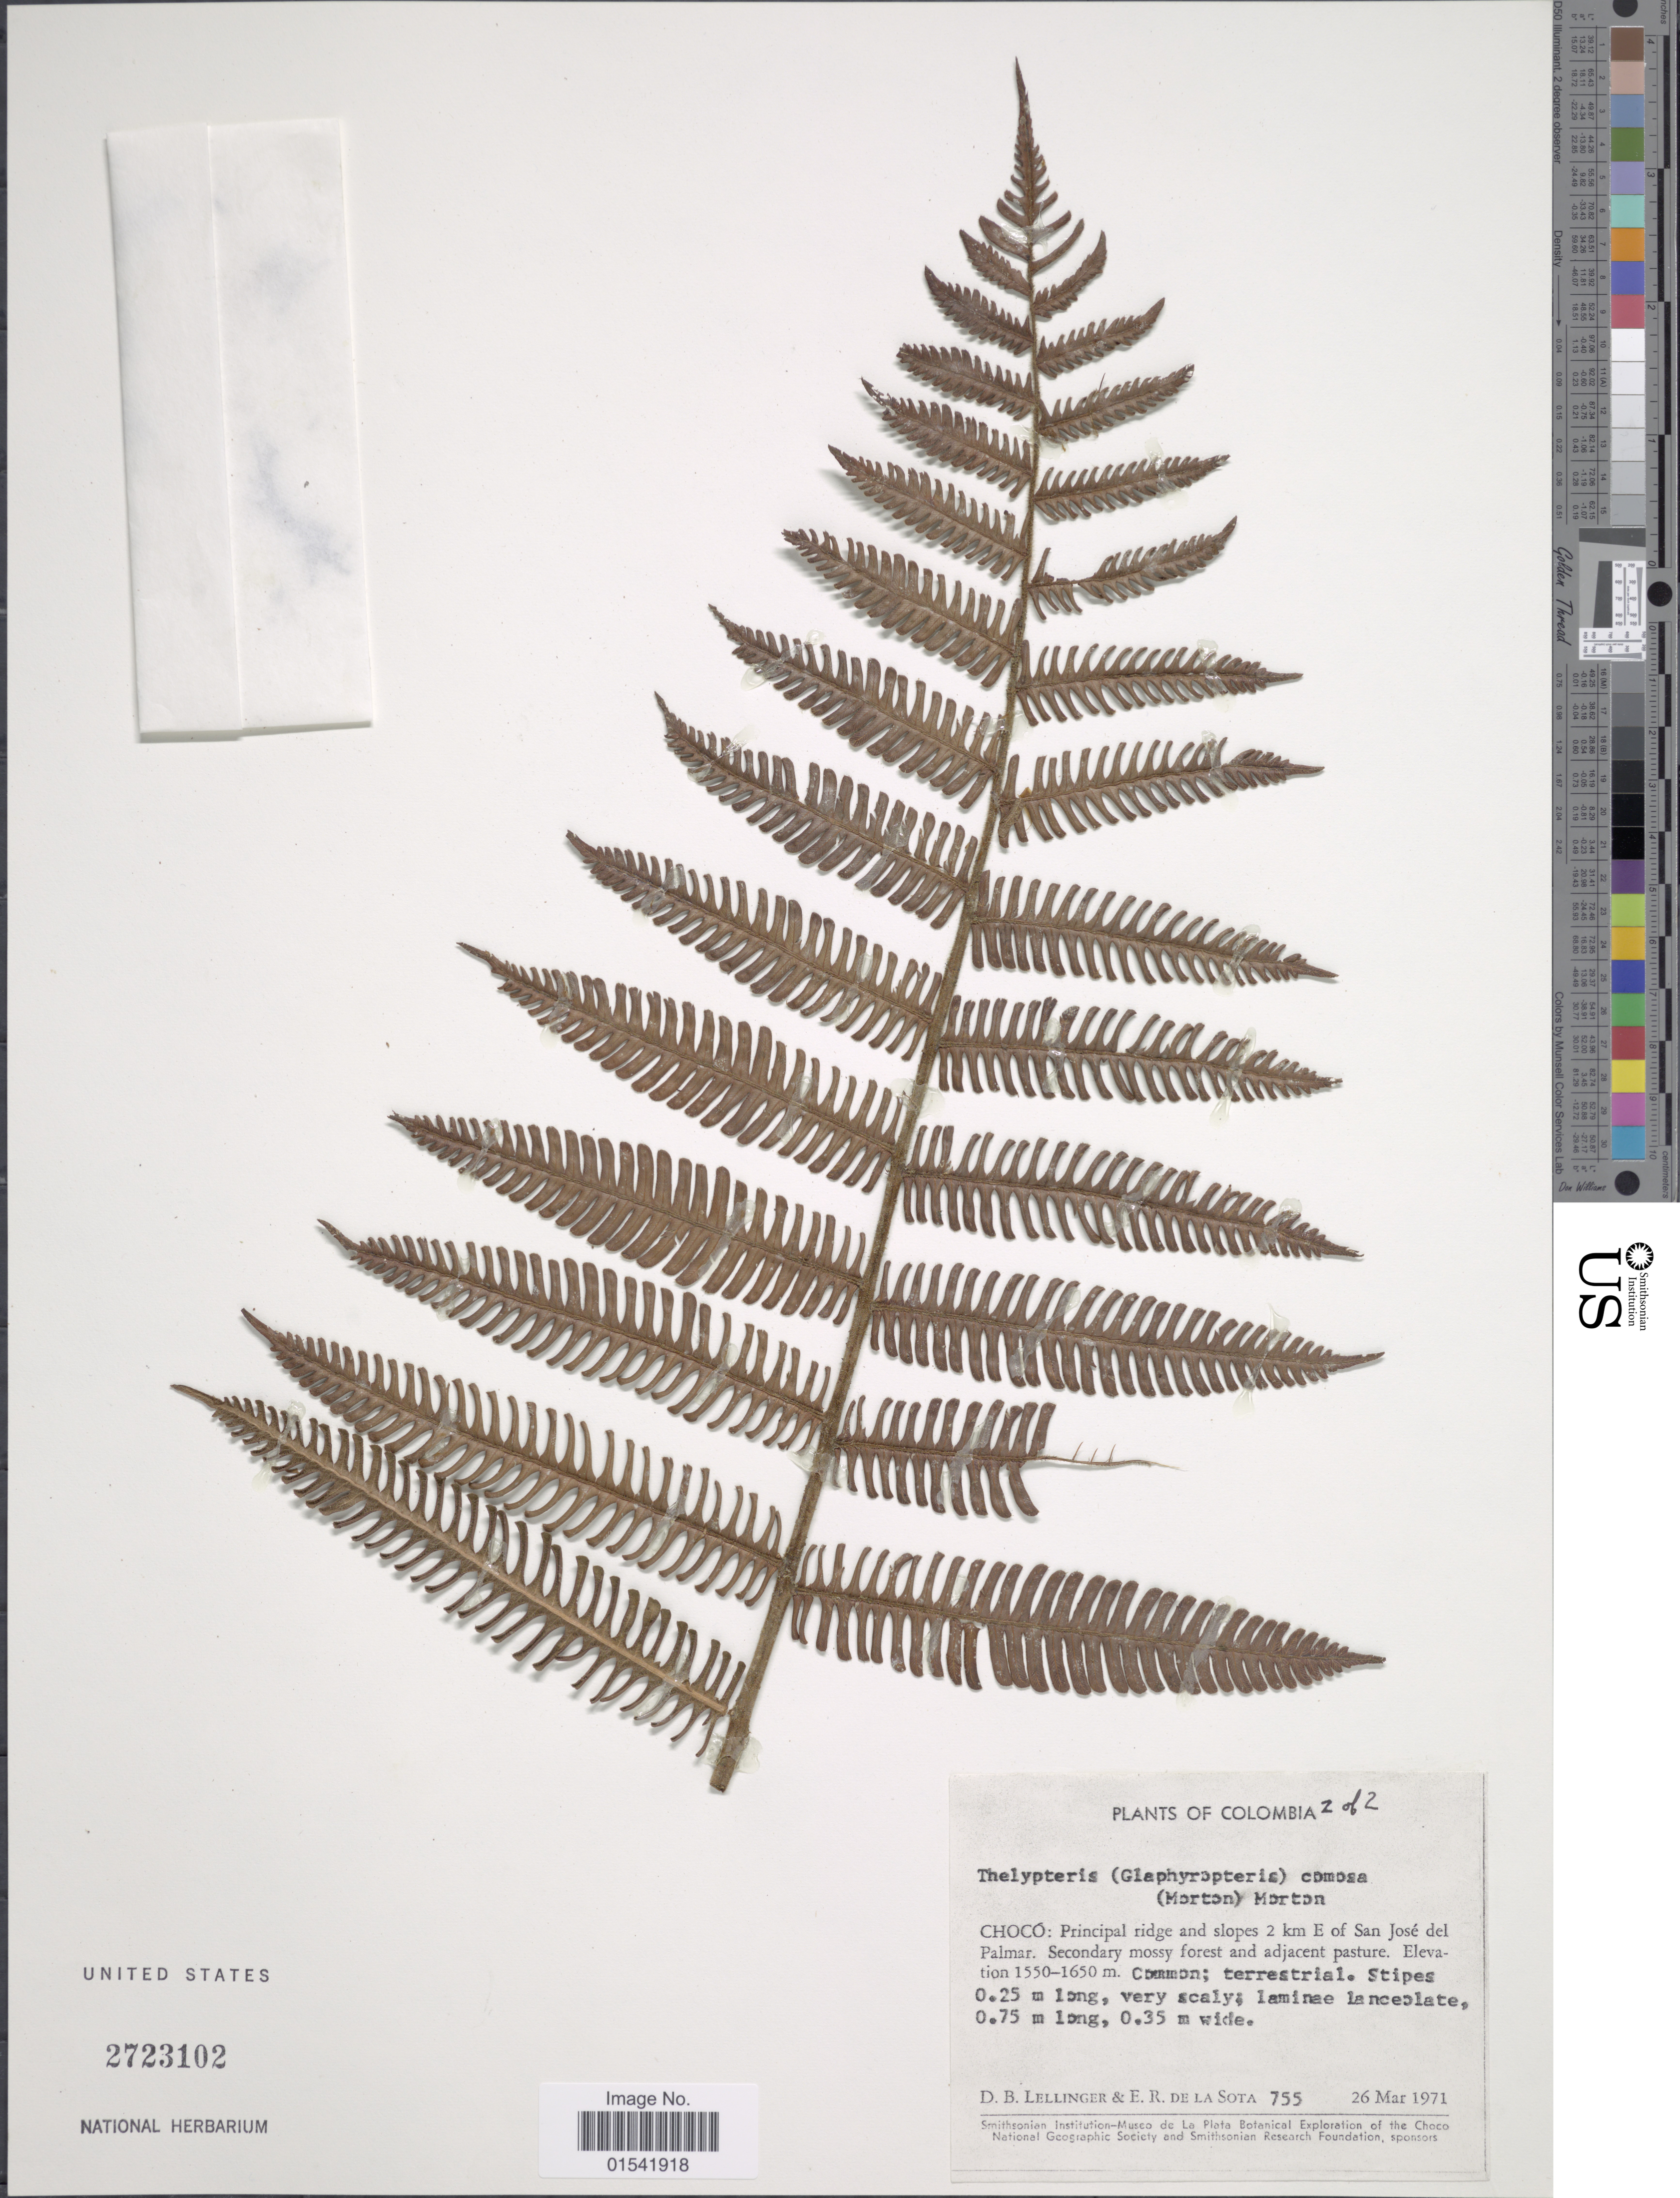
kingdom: Plantae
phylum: Tracheophyta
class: Polypodiopsida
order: Polypodiales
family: Thelypteridaceae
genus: Steiropteris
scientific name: Steiropteris comosa (C.V. Morton) comb. nov., ined. 2015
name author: (C.V. Morton)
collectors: D. B. Lellinger & E. R. de la Sota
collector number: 755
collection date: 1971-03-26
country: Colombia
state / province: Chocó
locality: Principal ridge and slopes 2 km E of San José del Palmar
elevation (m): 1550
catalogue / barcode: US 2723102